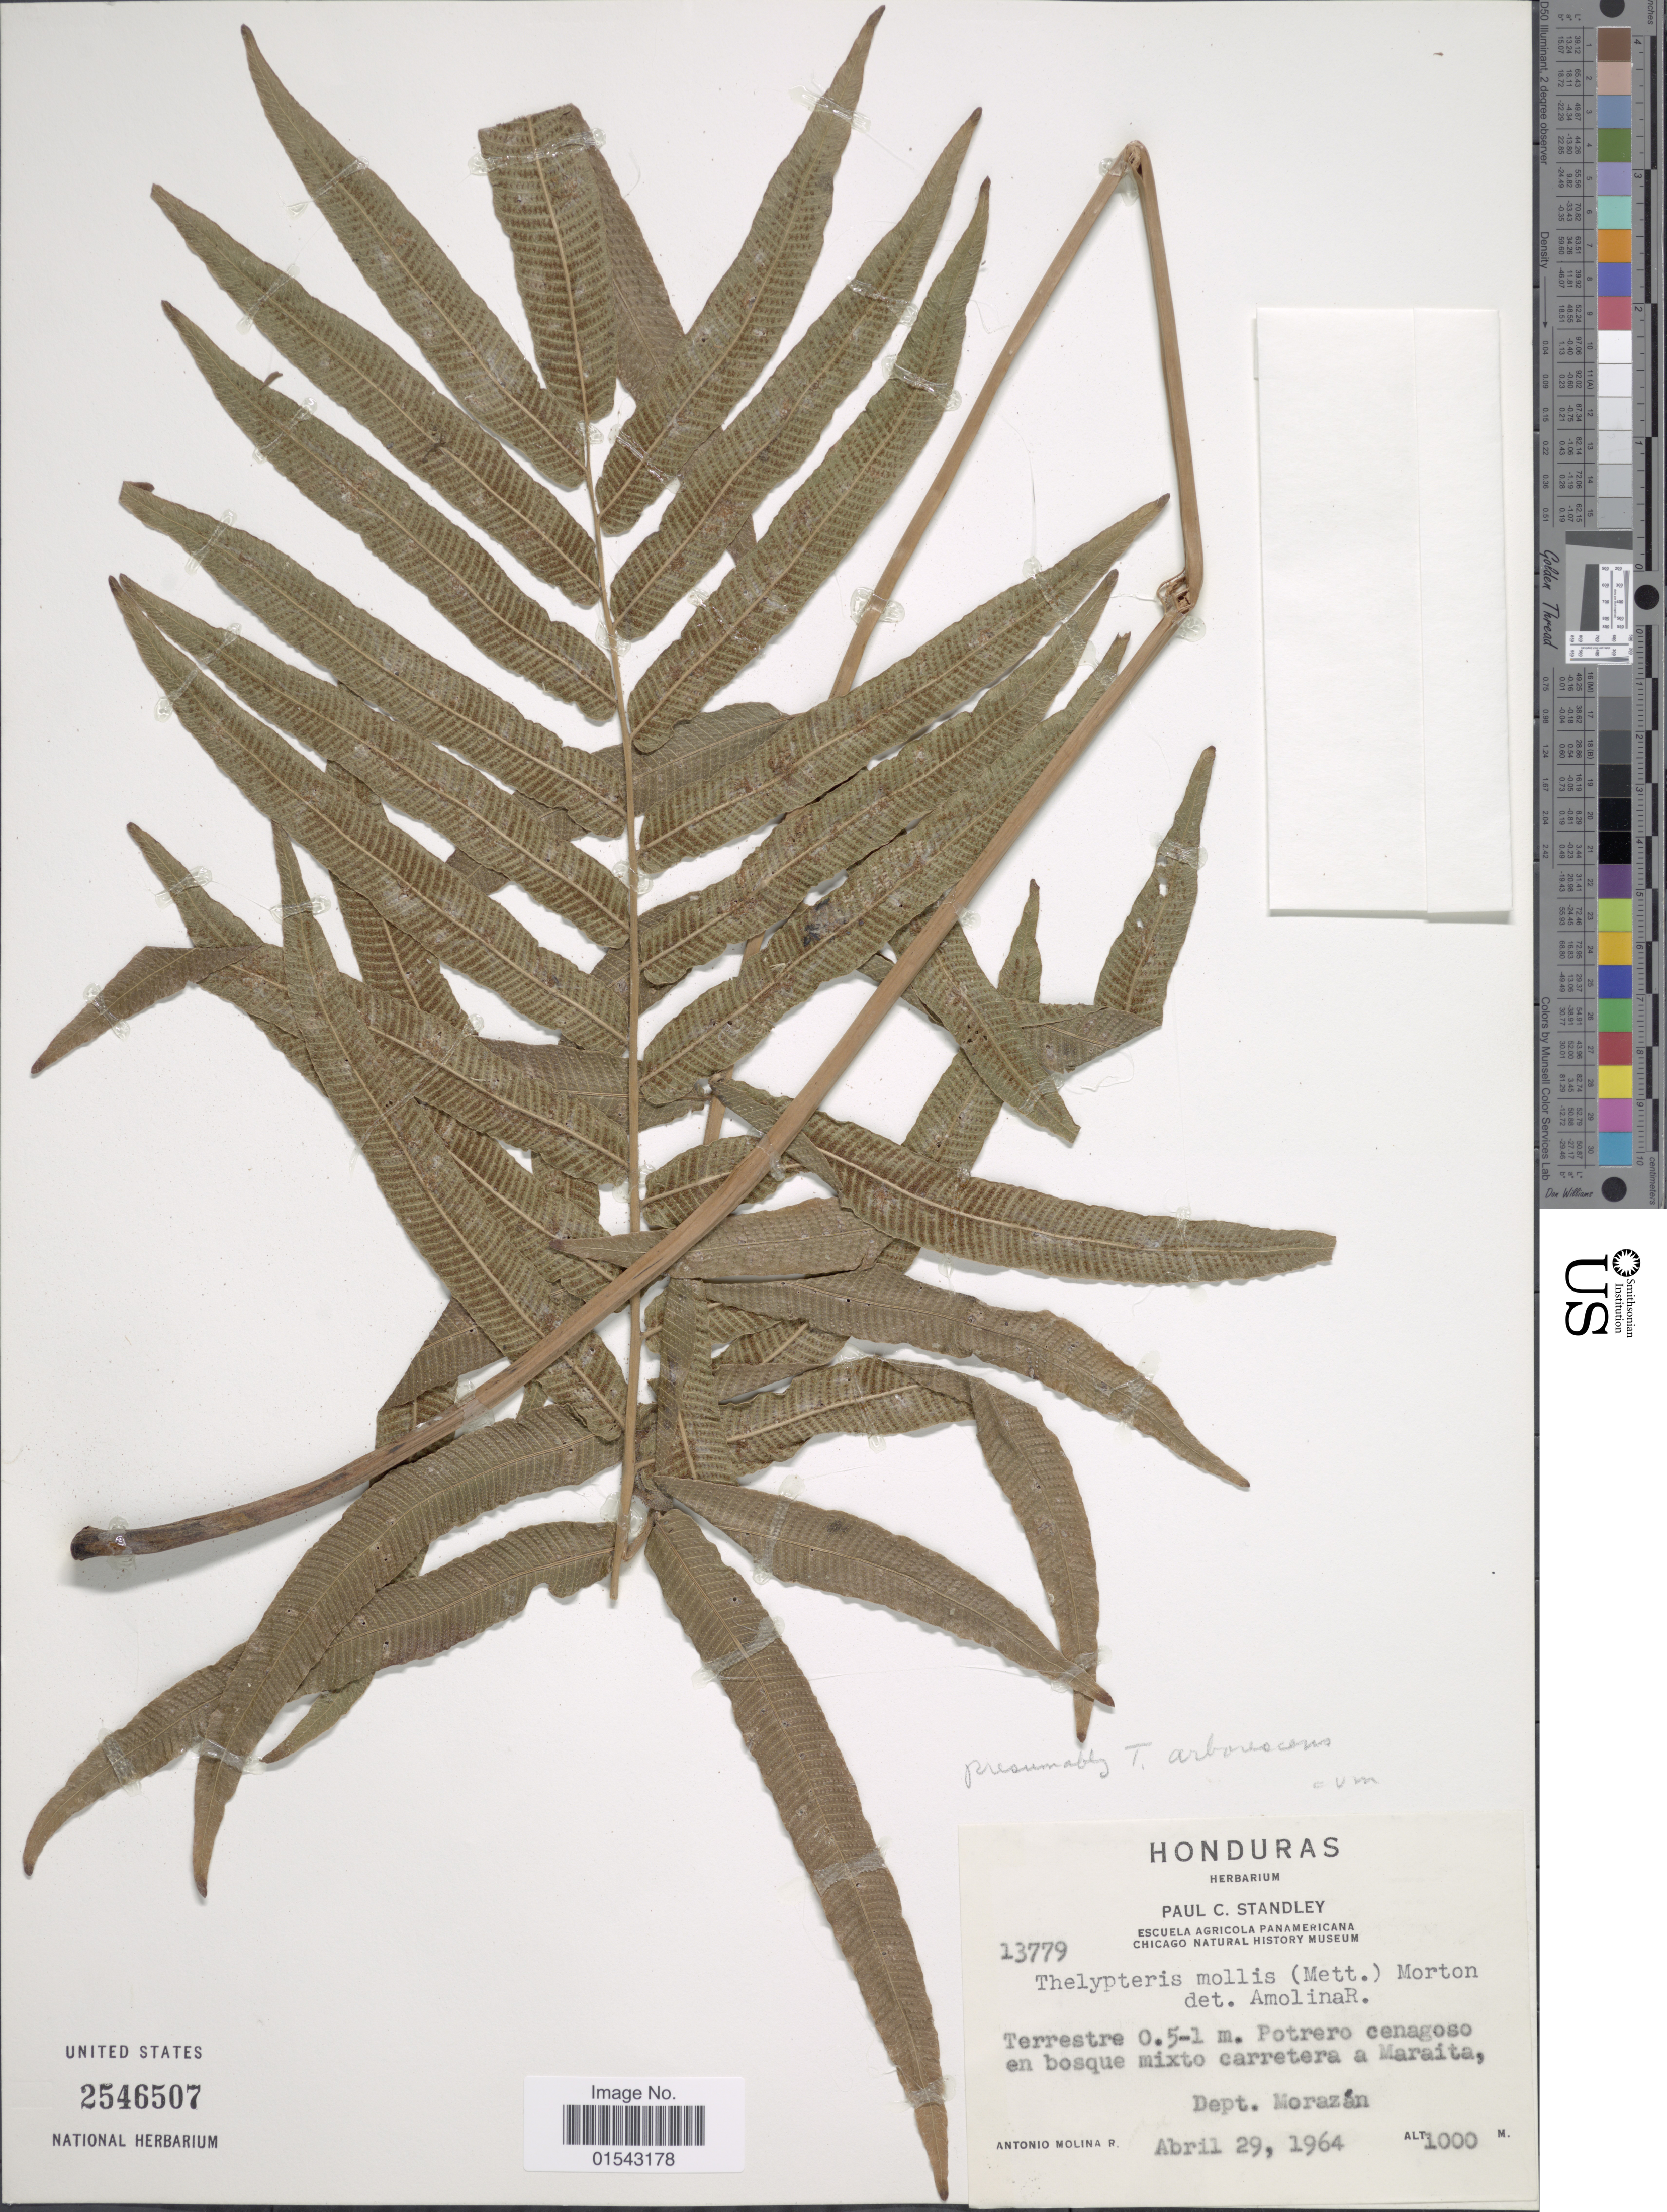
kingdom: Plantae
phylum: Tracheophyta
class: Polypodiopsida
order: Polypodiales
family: Thelypteridaceae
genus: Meniscium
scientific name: Meniscium arborescens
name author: Humb. & Bonpl. ex Willd.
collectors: A. Molina R.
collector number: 13779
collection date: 1964-04-29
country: Honduras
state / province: Fco. Morazán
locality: Honduras, Dept. Morazan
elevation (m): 1000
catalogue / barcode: US 2546507